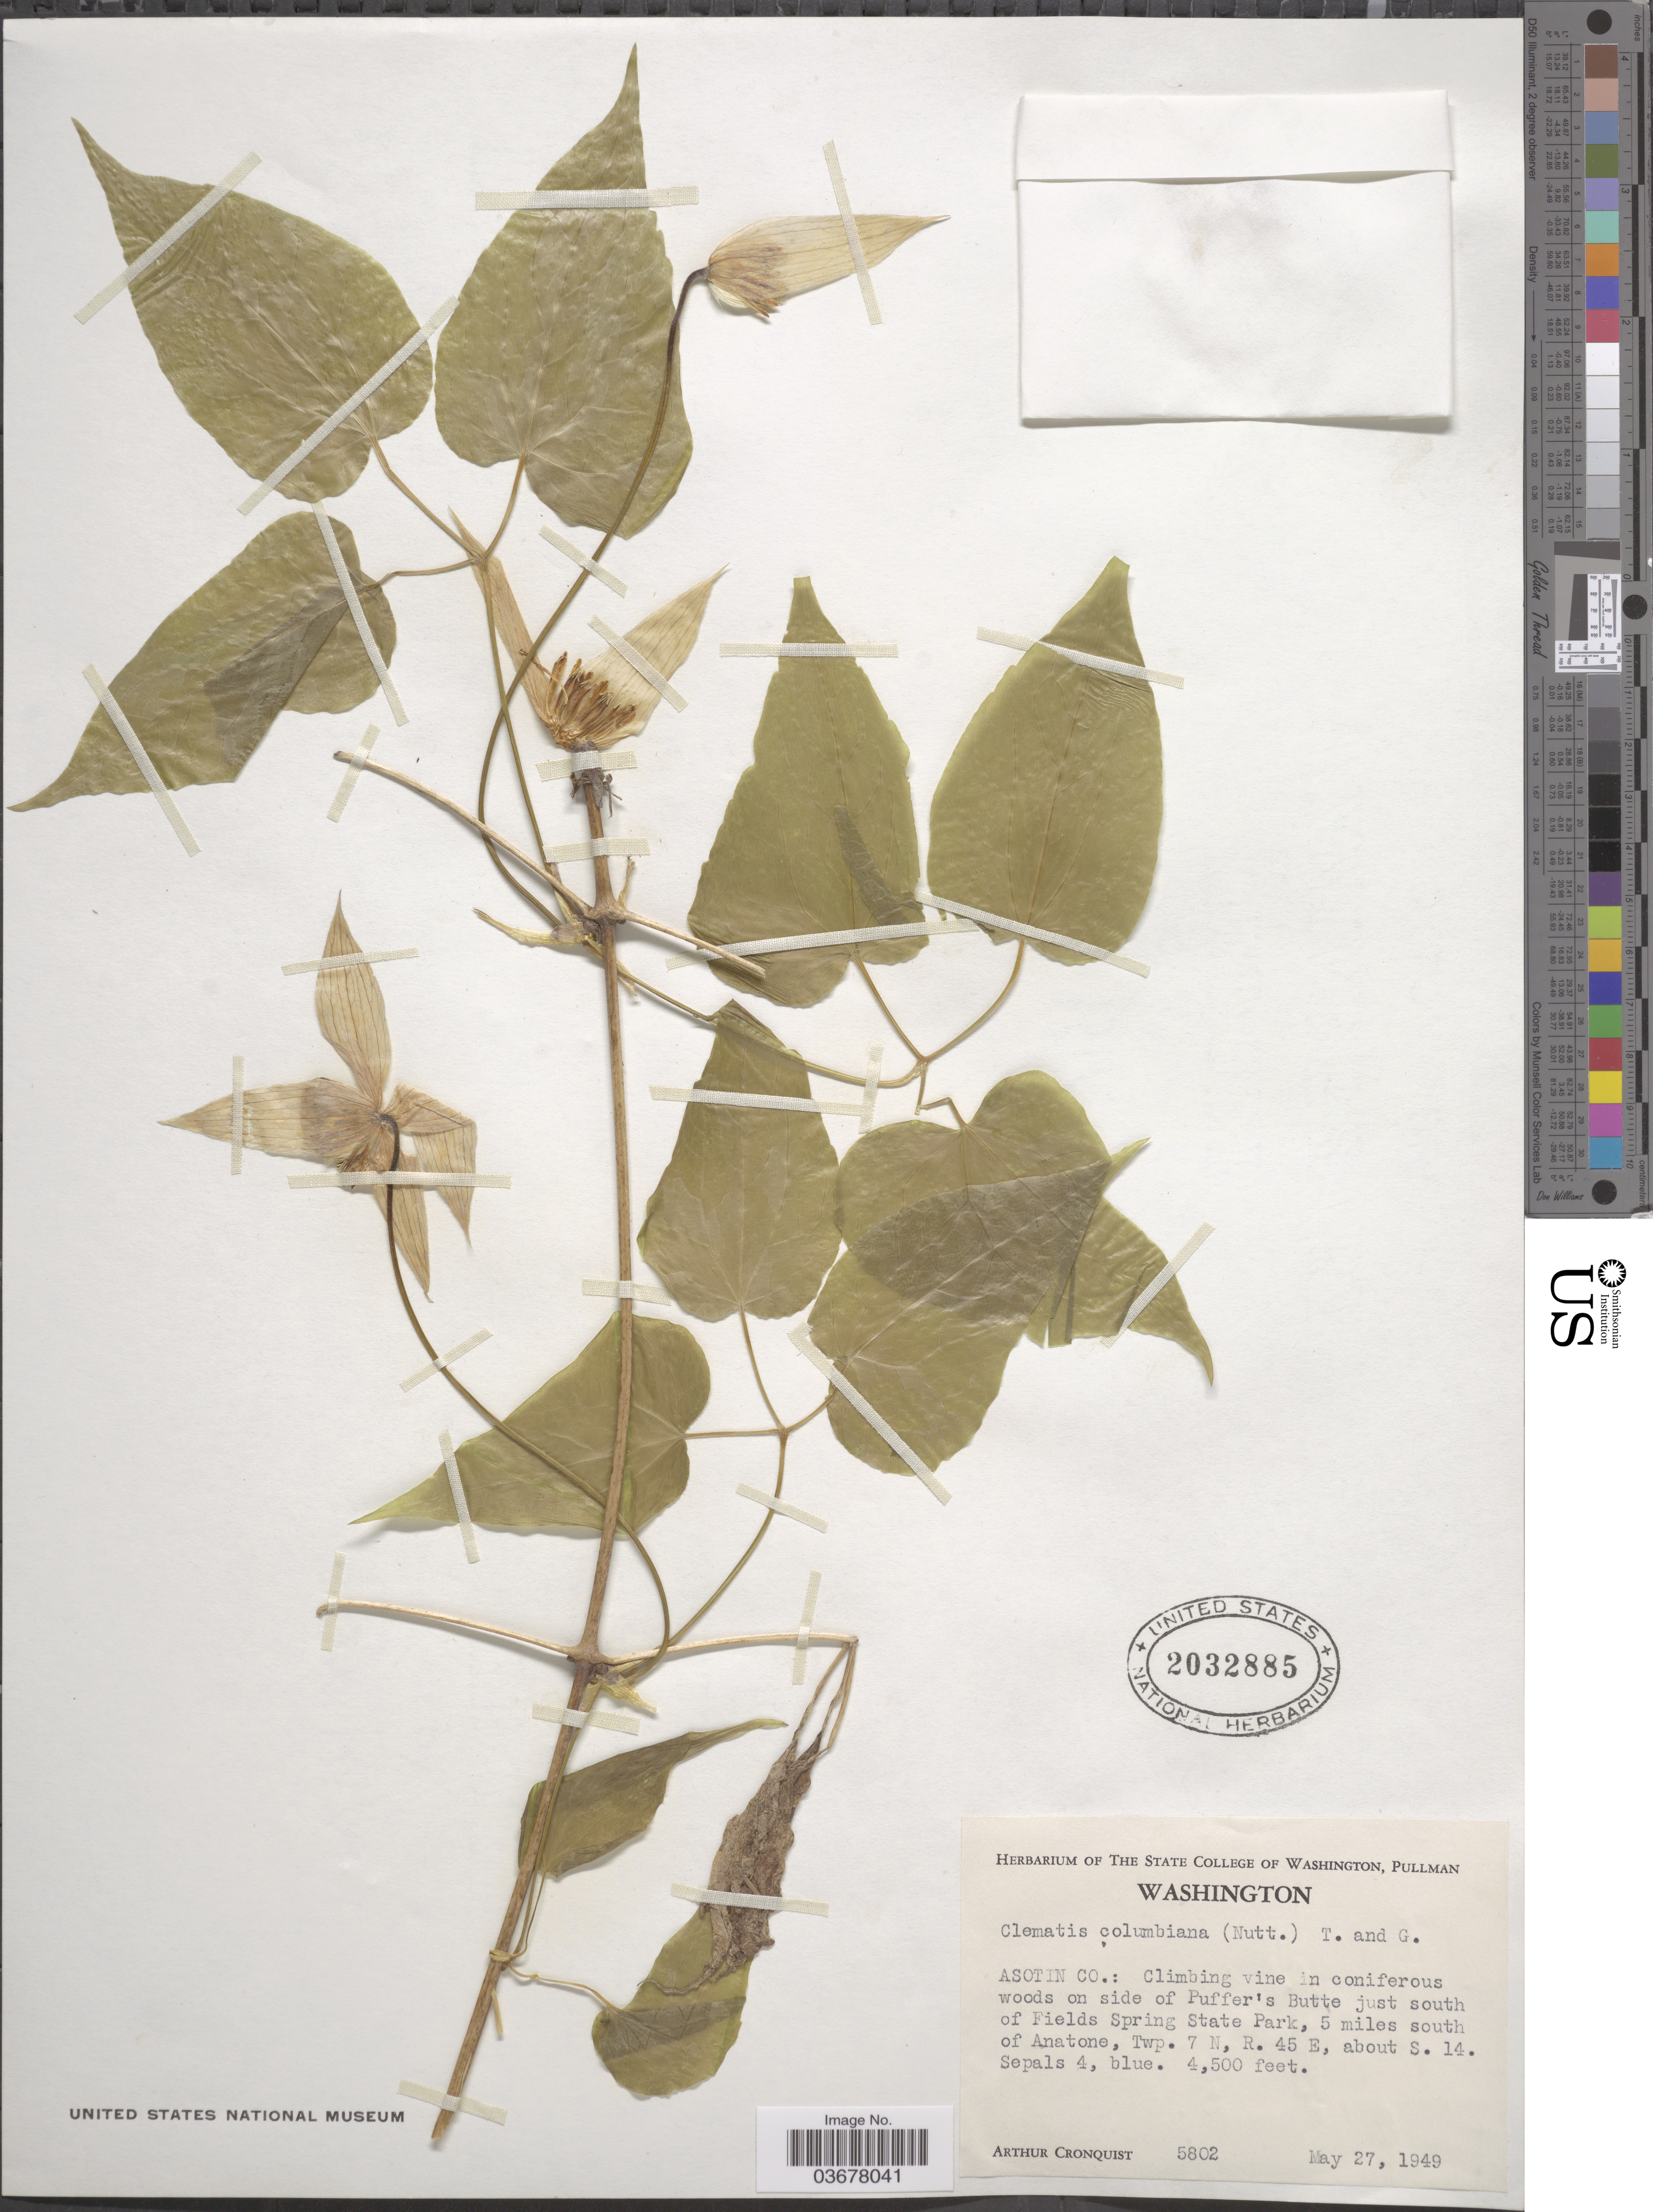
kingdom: Plantae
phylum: Tracheophyta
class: Magnoliopsida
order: Ranunculales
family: Ranunculaceae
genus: Clematis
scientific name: Clematis occidentalis var. grosseserrata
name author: (Rydb.) J.S. Pringle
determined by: Strong, M. T., (US), Smithsonian Institution - National Museum of Natural History (UNITED STATES)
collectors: A. J. Cronquist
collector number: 5802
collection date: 1949-05-27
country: United States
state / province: Washington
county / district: Asotin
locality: Asotin Co.: on side of Puffer's Butte just south of Fields Spring State Park, 5 miles south of Anatone, Twp. 7 N, R. 45 E, about S. 14.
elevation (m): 1372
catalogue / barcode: US 2032885